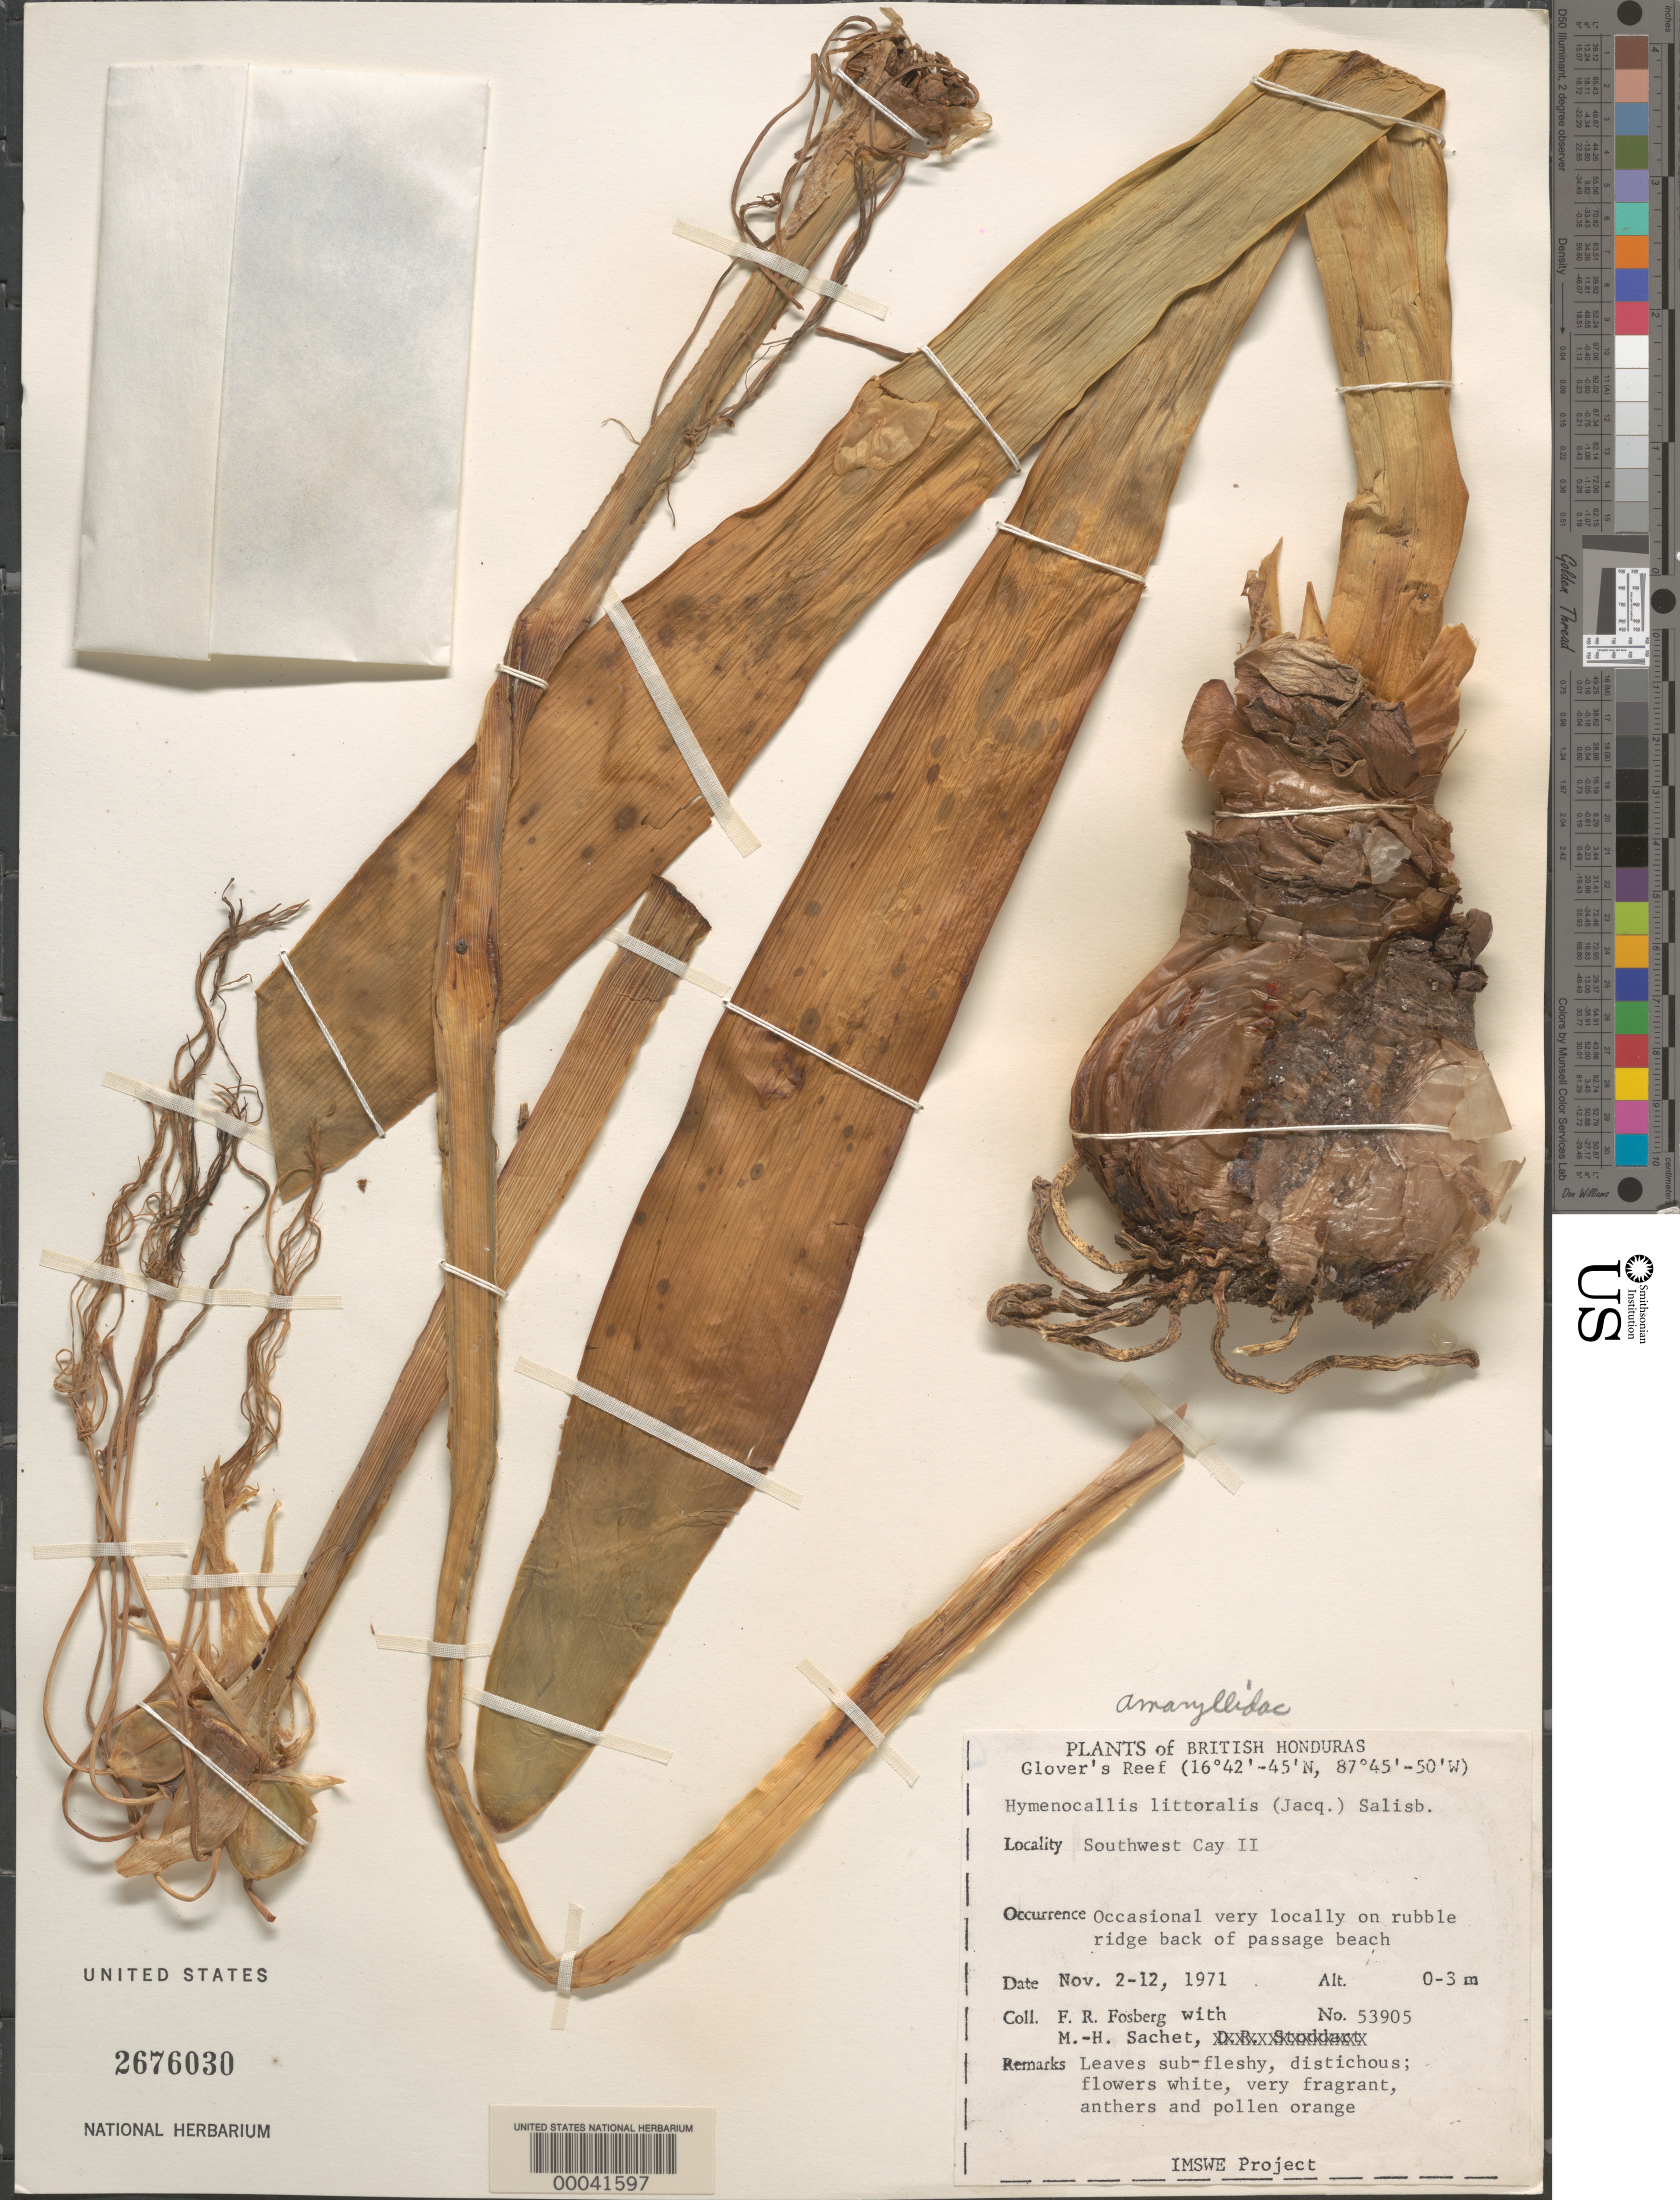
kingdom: Plantae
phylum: Tracheophyta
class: Liliopsida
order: Asparagales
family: Amaryllidaceae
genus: Hymenocallis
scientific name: Hymenocallis littoralis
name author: (Jacq.) Salisb.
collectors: F. R. Fosberg & M.-H. Sachet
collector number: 53905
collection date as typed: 02 Nov 1971 to 12 Nov 1971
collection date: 1971-11-02/1971-11-12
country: Belize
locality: Southwest Cay II, Glover's Reef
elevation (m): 0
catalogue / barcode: US 2696030